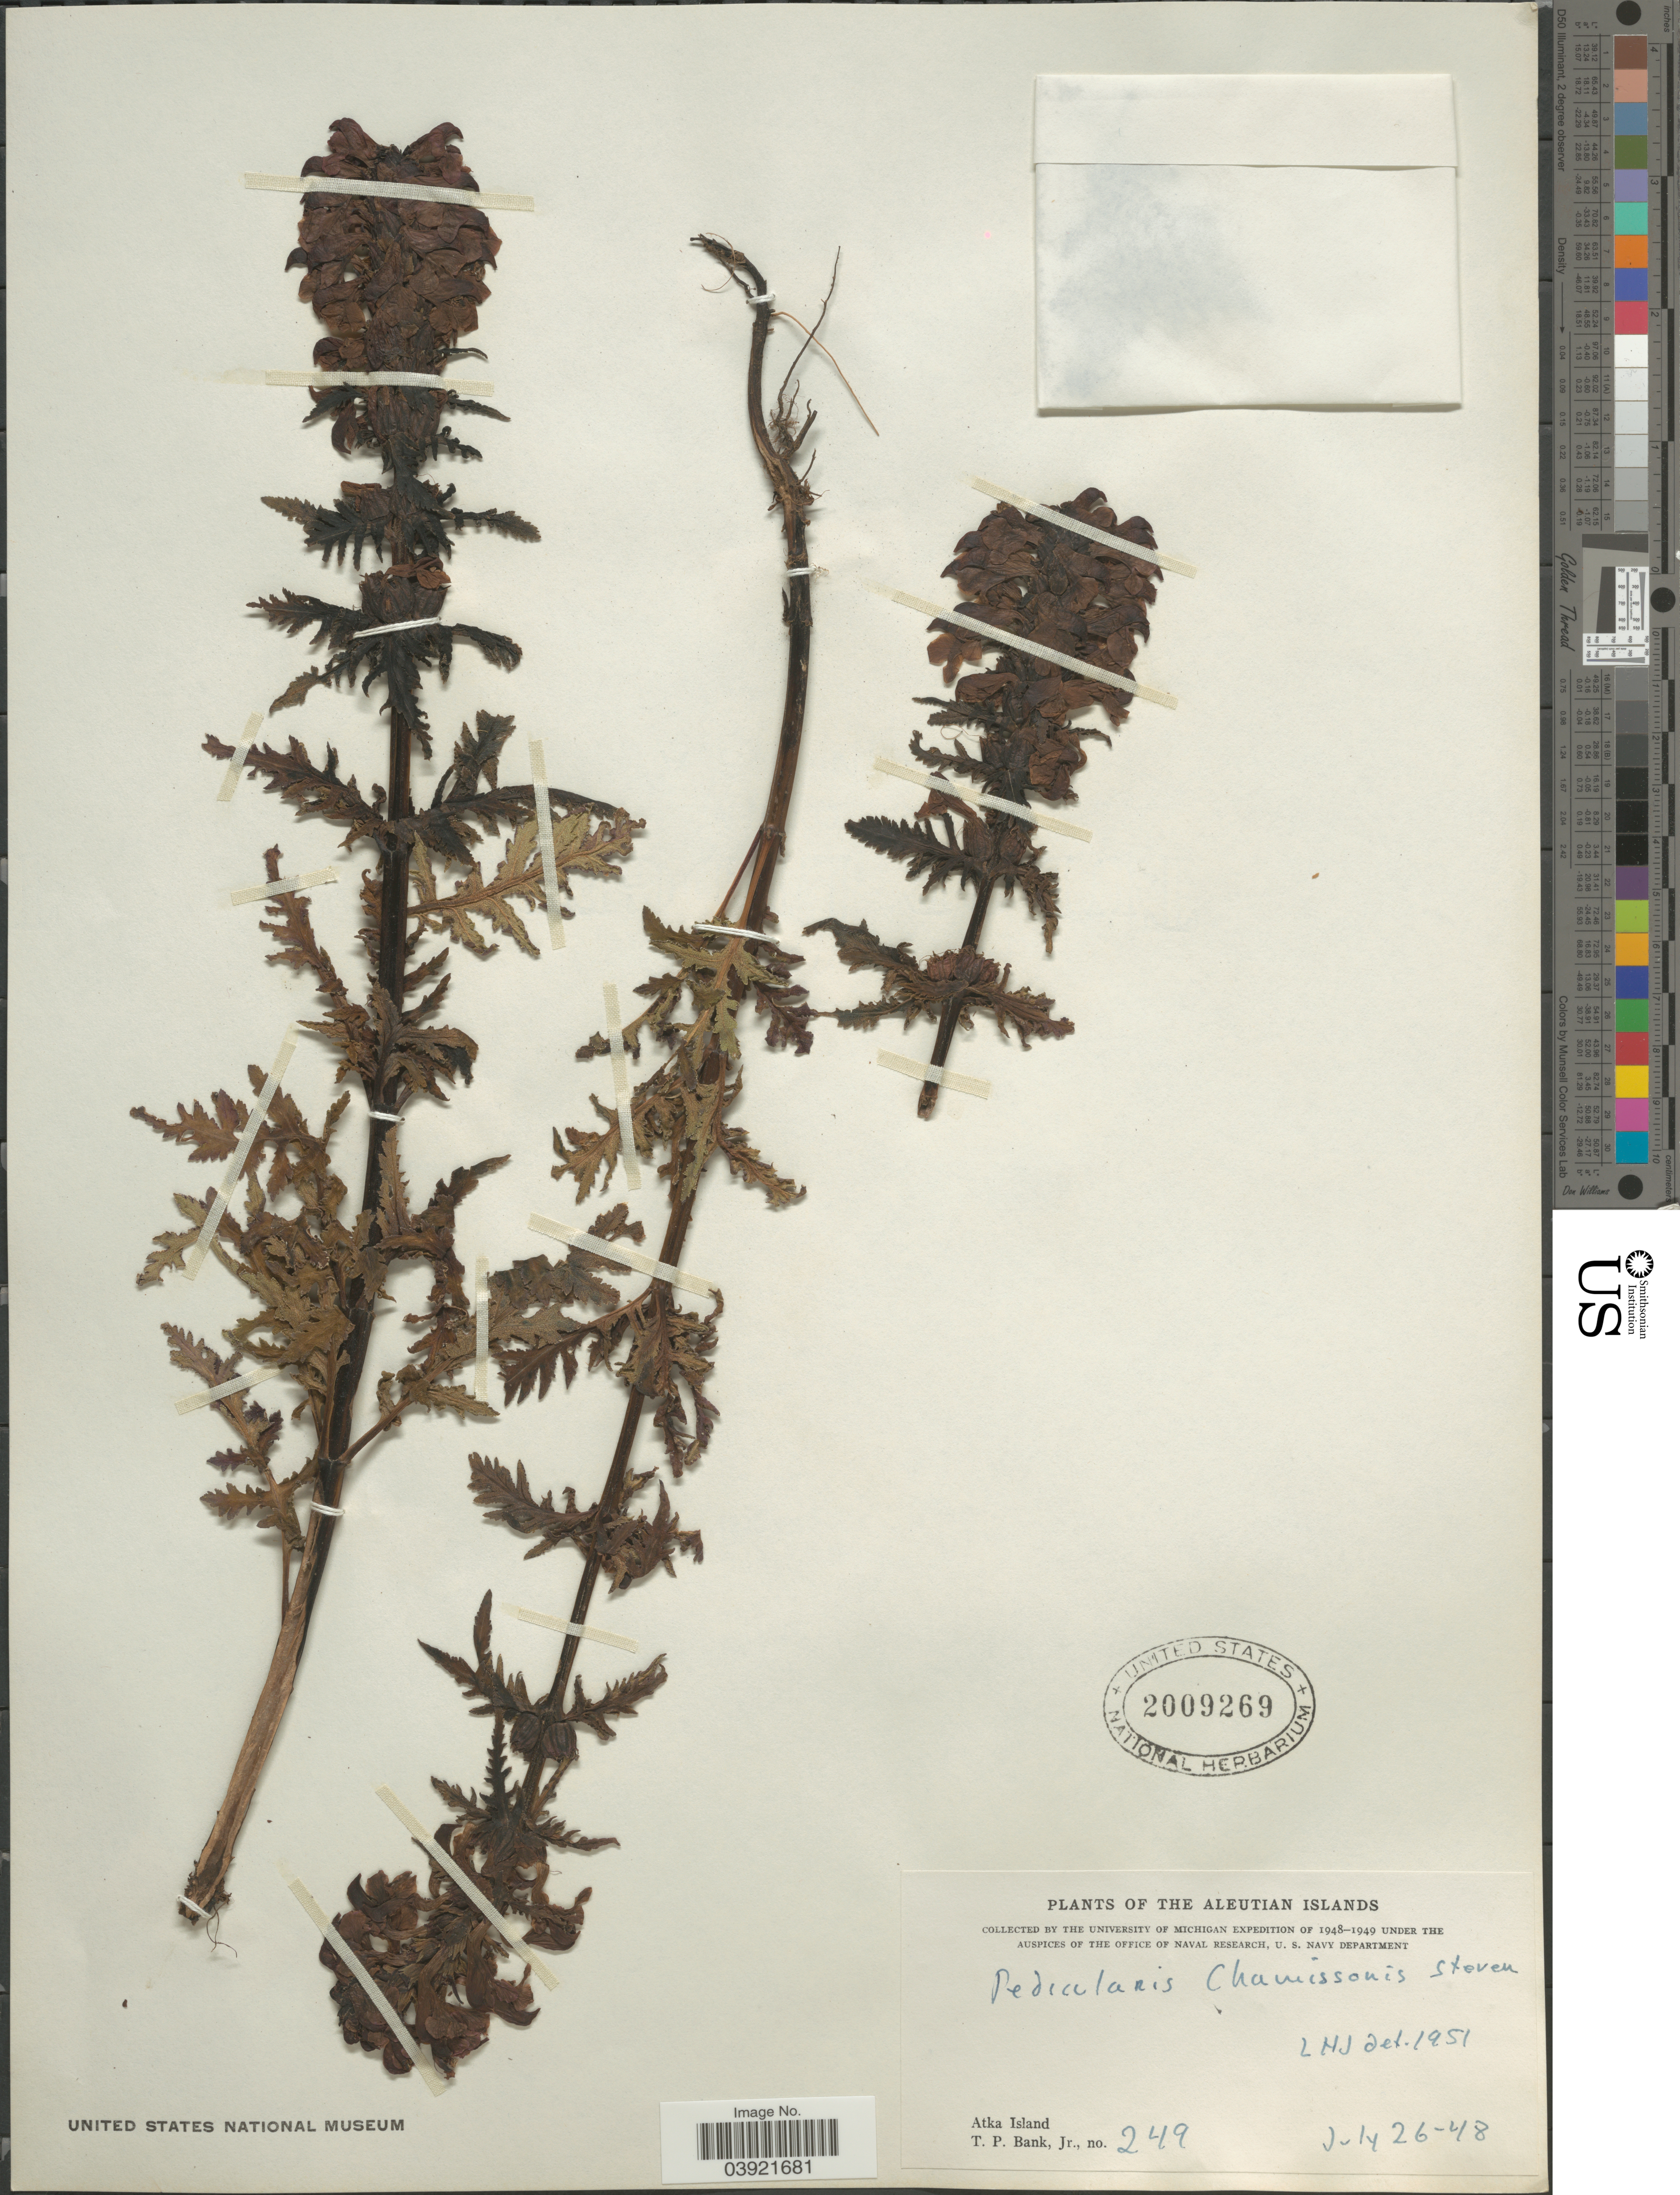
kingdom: Plantae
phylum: Tracheophyta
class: Magnoliopsida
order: Lamiales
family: Orobanchaceae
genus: Pedicularis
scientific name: Pedicularis chamissonis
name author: Steven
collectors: T. Bank Jr.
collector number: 249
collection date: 1948-07-26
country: United States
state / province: Alaska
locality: The Aleutian Islands. Atka Island.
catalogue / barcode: US 2009269